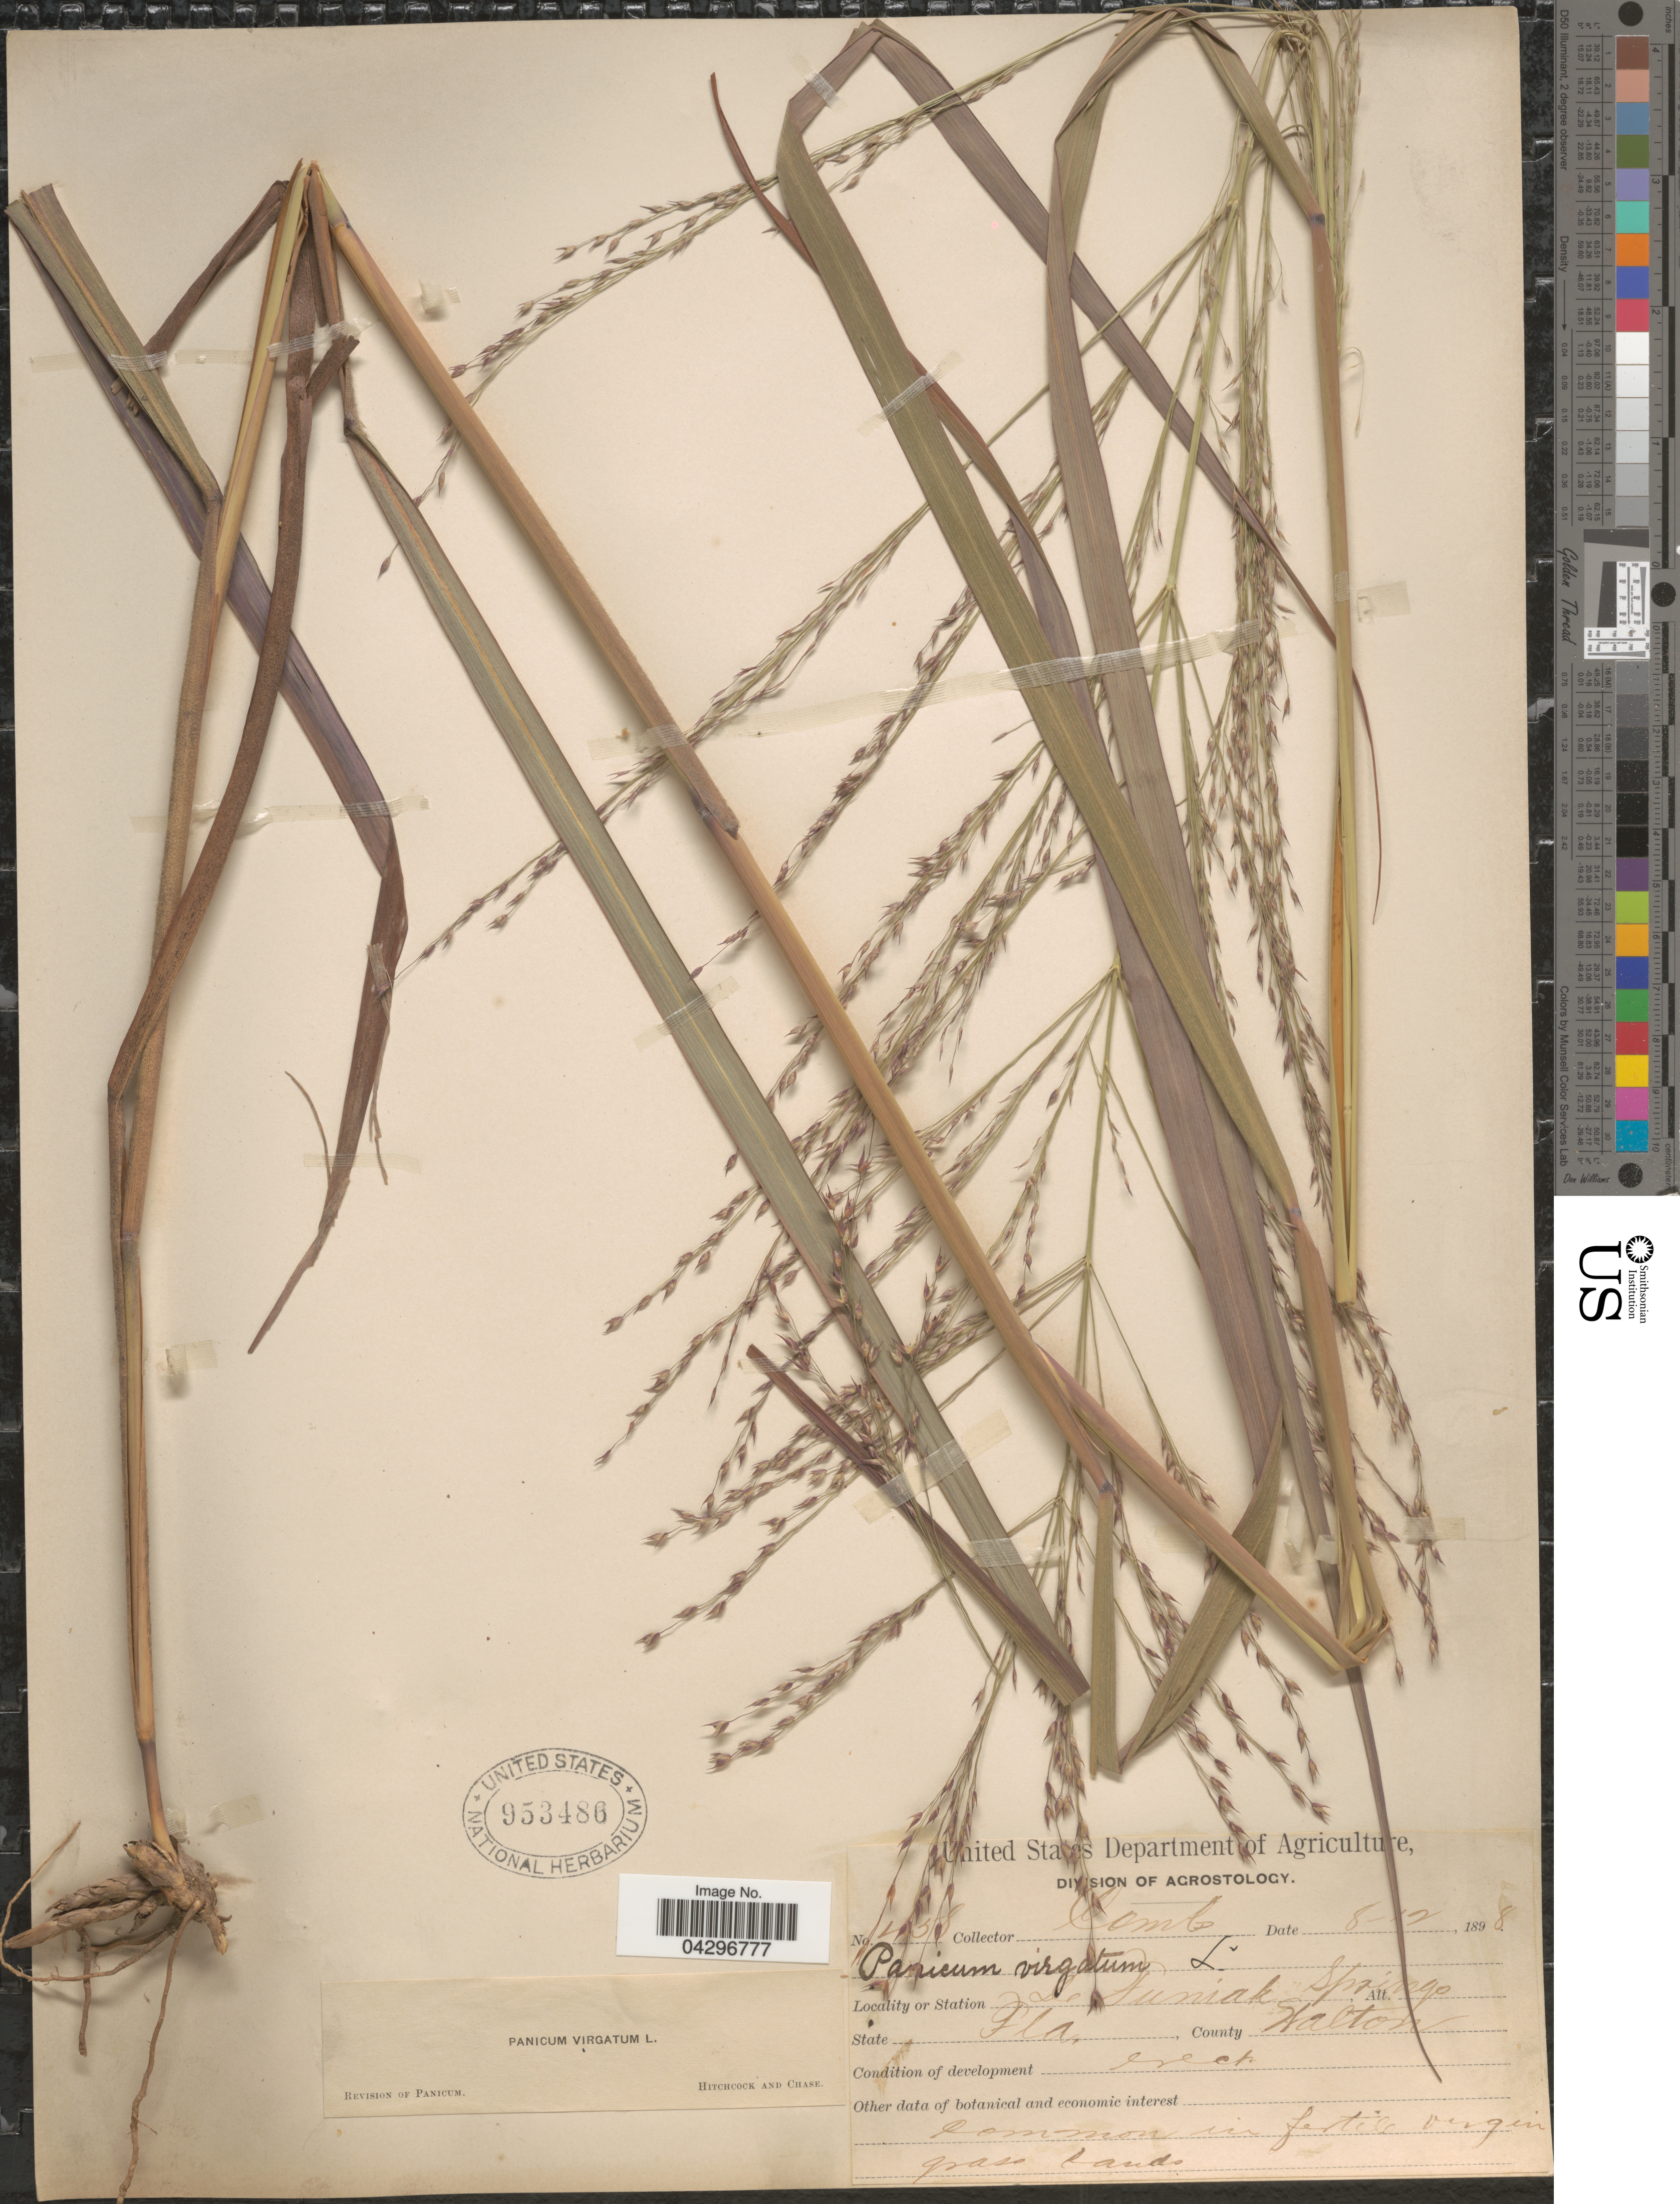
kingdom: Plantae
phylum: Tracheophyta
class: Liliopsida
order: Poales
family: Poaceae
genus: Panicum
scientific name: Panicum virgatum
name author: L.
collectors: -. Combs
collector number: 458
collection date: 1898-08-12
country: United States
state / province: Florida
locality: De Funiak Springs. County Walton.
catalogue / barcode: US 953486